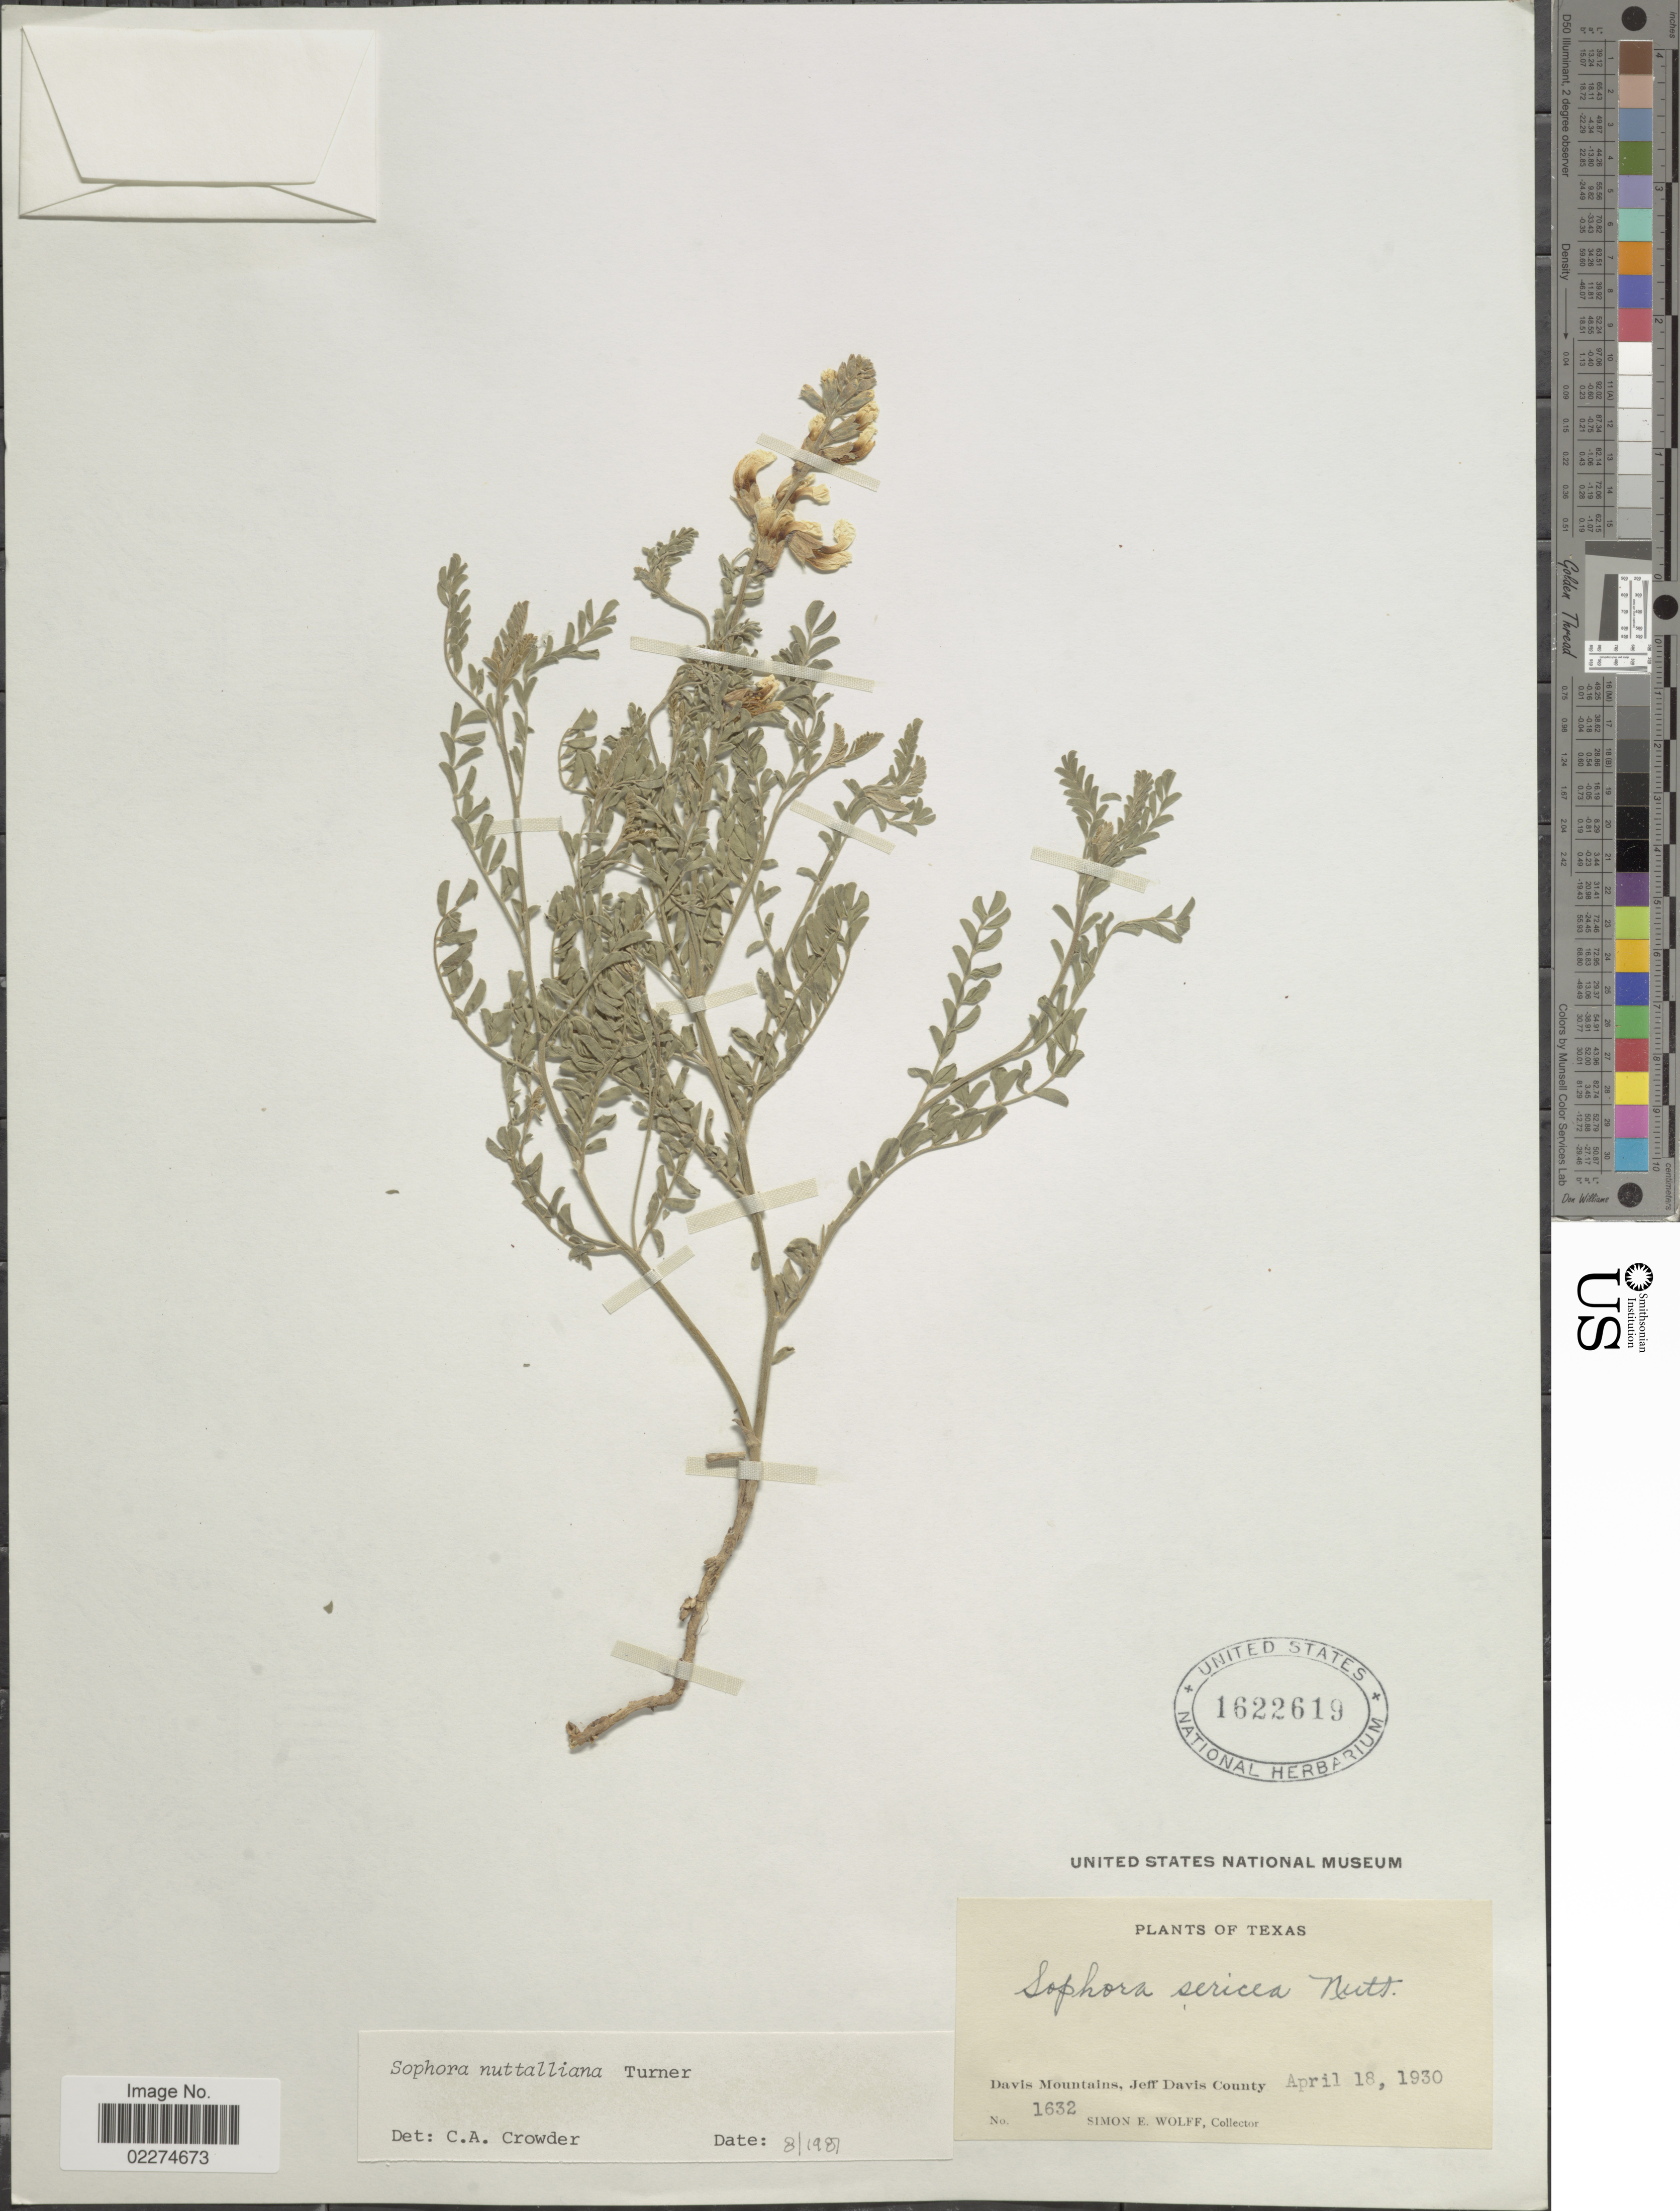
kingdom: Plantae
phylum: Tracheophyta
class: Magnoliopsida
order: Fabales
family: Fabaceae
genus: Sophora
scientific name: Sophora nuttalliana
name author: B.L. Turner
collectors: S. E. Wolff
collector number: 1632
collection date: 1930-04-18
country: United States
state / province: Texas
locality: Davis Mountains, Jeff Davis County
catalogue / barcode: US 1622619